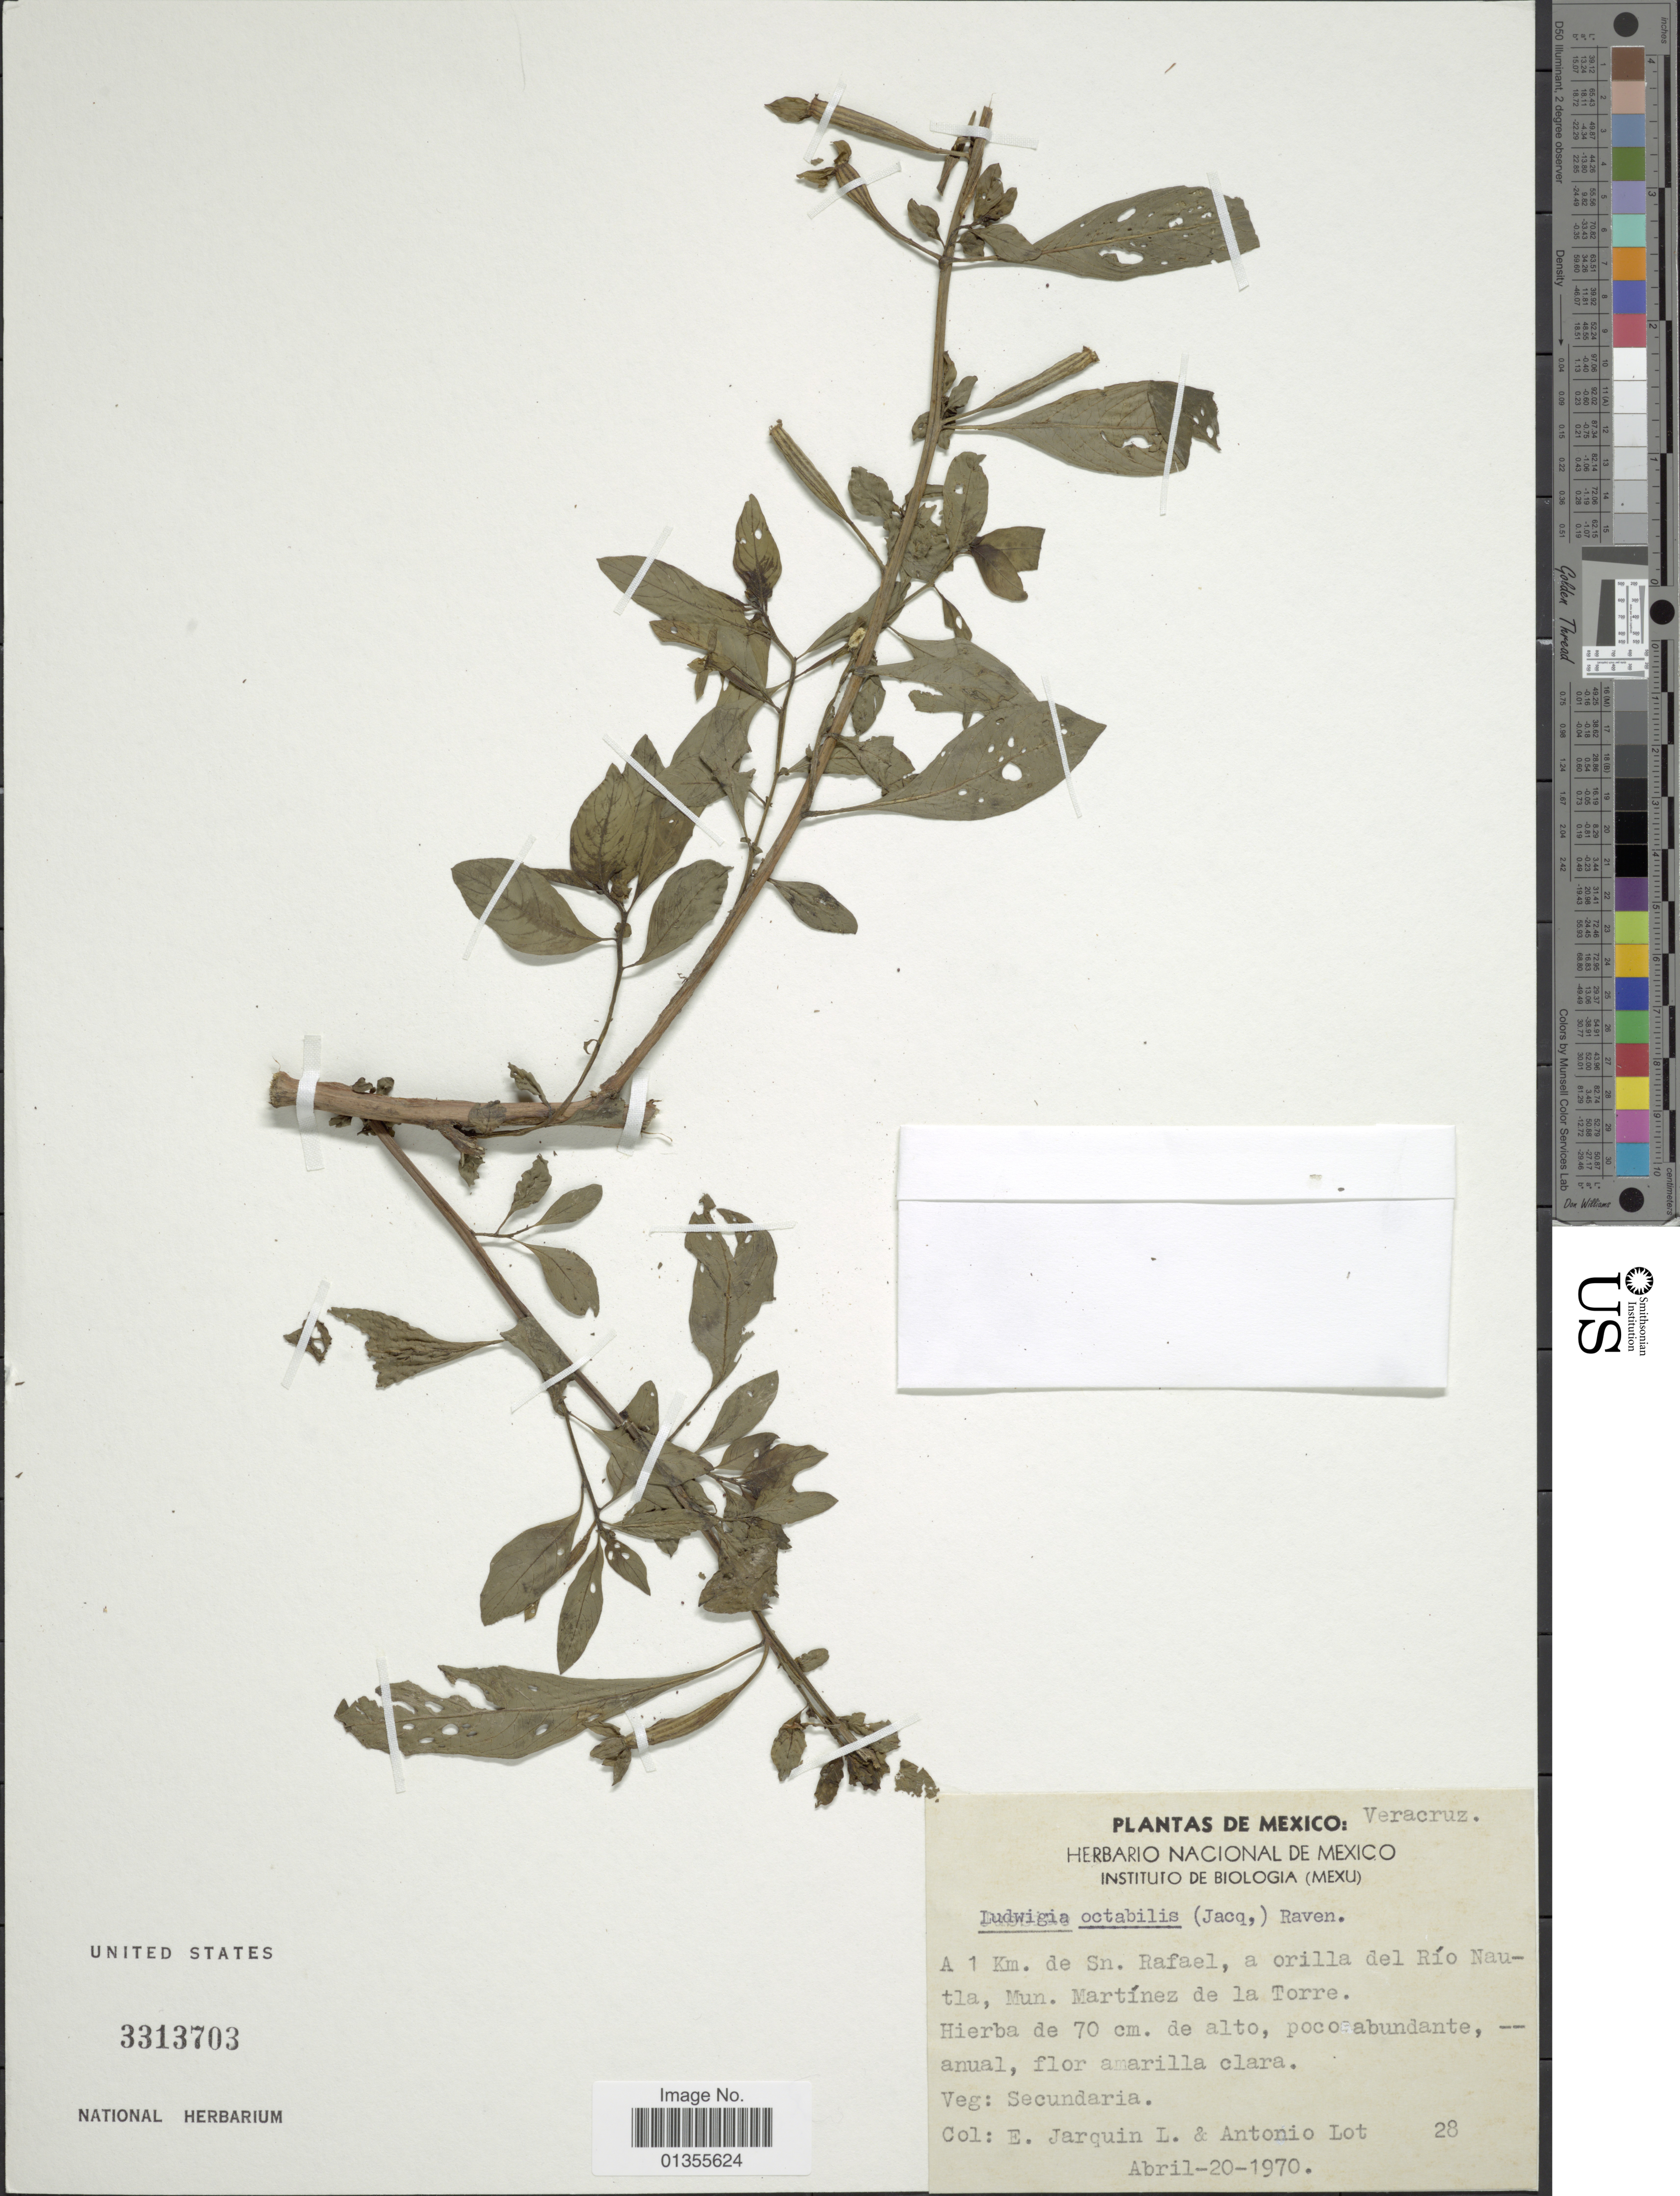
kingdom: Plantae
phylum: Tracheophyta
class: Magnoliopsida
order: Myrtales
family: Onagraceae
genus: Ludwigia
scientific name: Ludwigia octovalvis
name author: (Jacq.) P.H. Raven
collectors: E. Jarquin L. & Lot, A.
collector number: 28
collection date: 1970-04-20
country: Mexico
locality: A 1 Km. de Sn. Rafael, a orilla del Río Nautla, Mun. Martínez de la Torre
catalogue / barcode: US 3313703